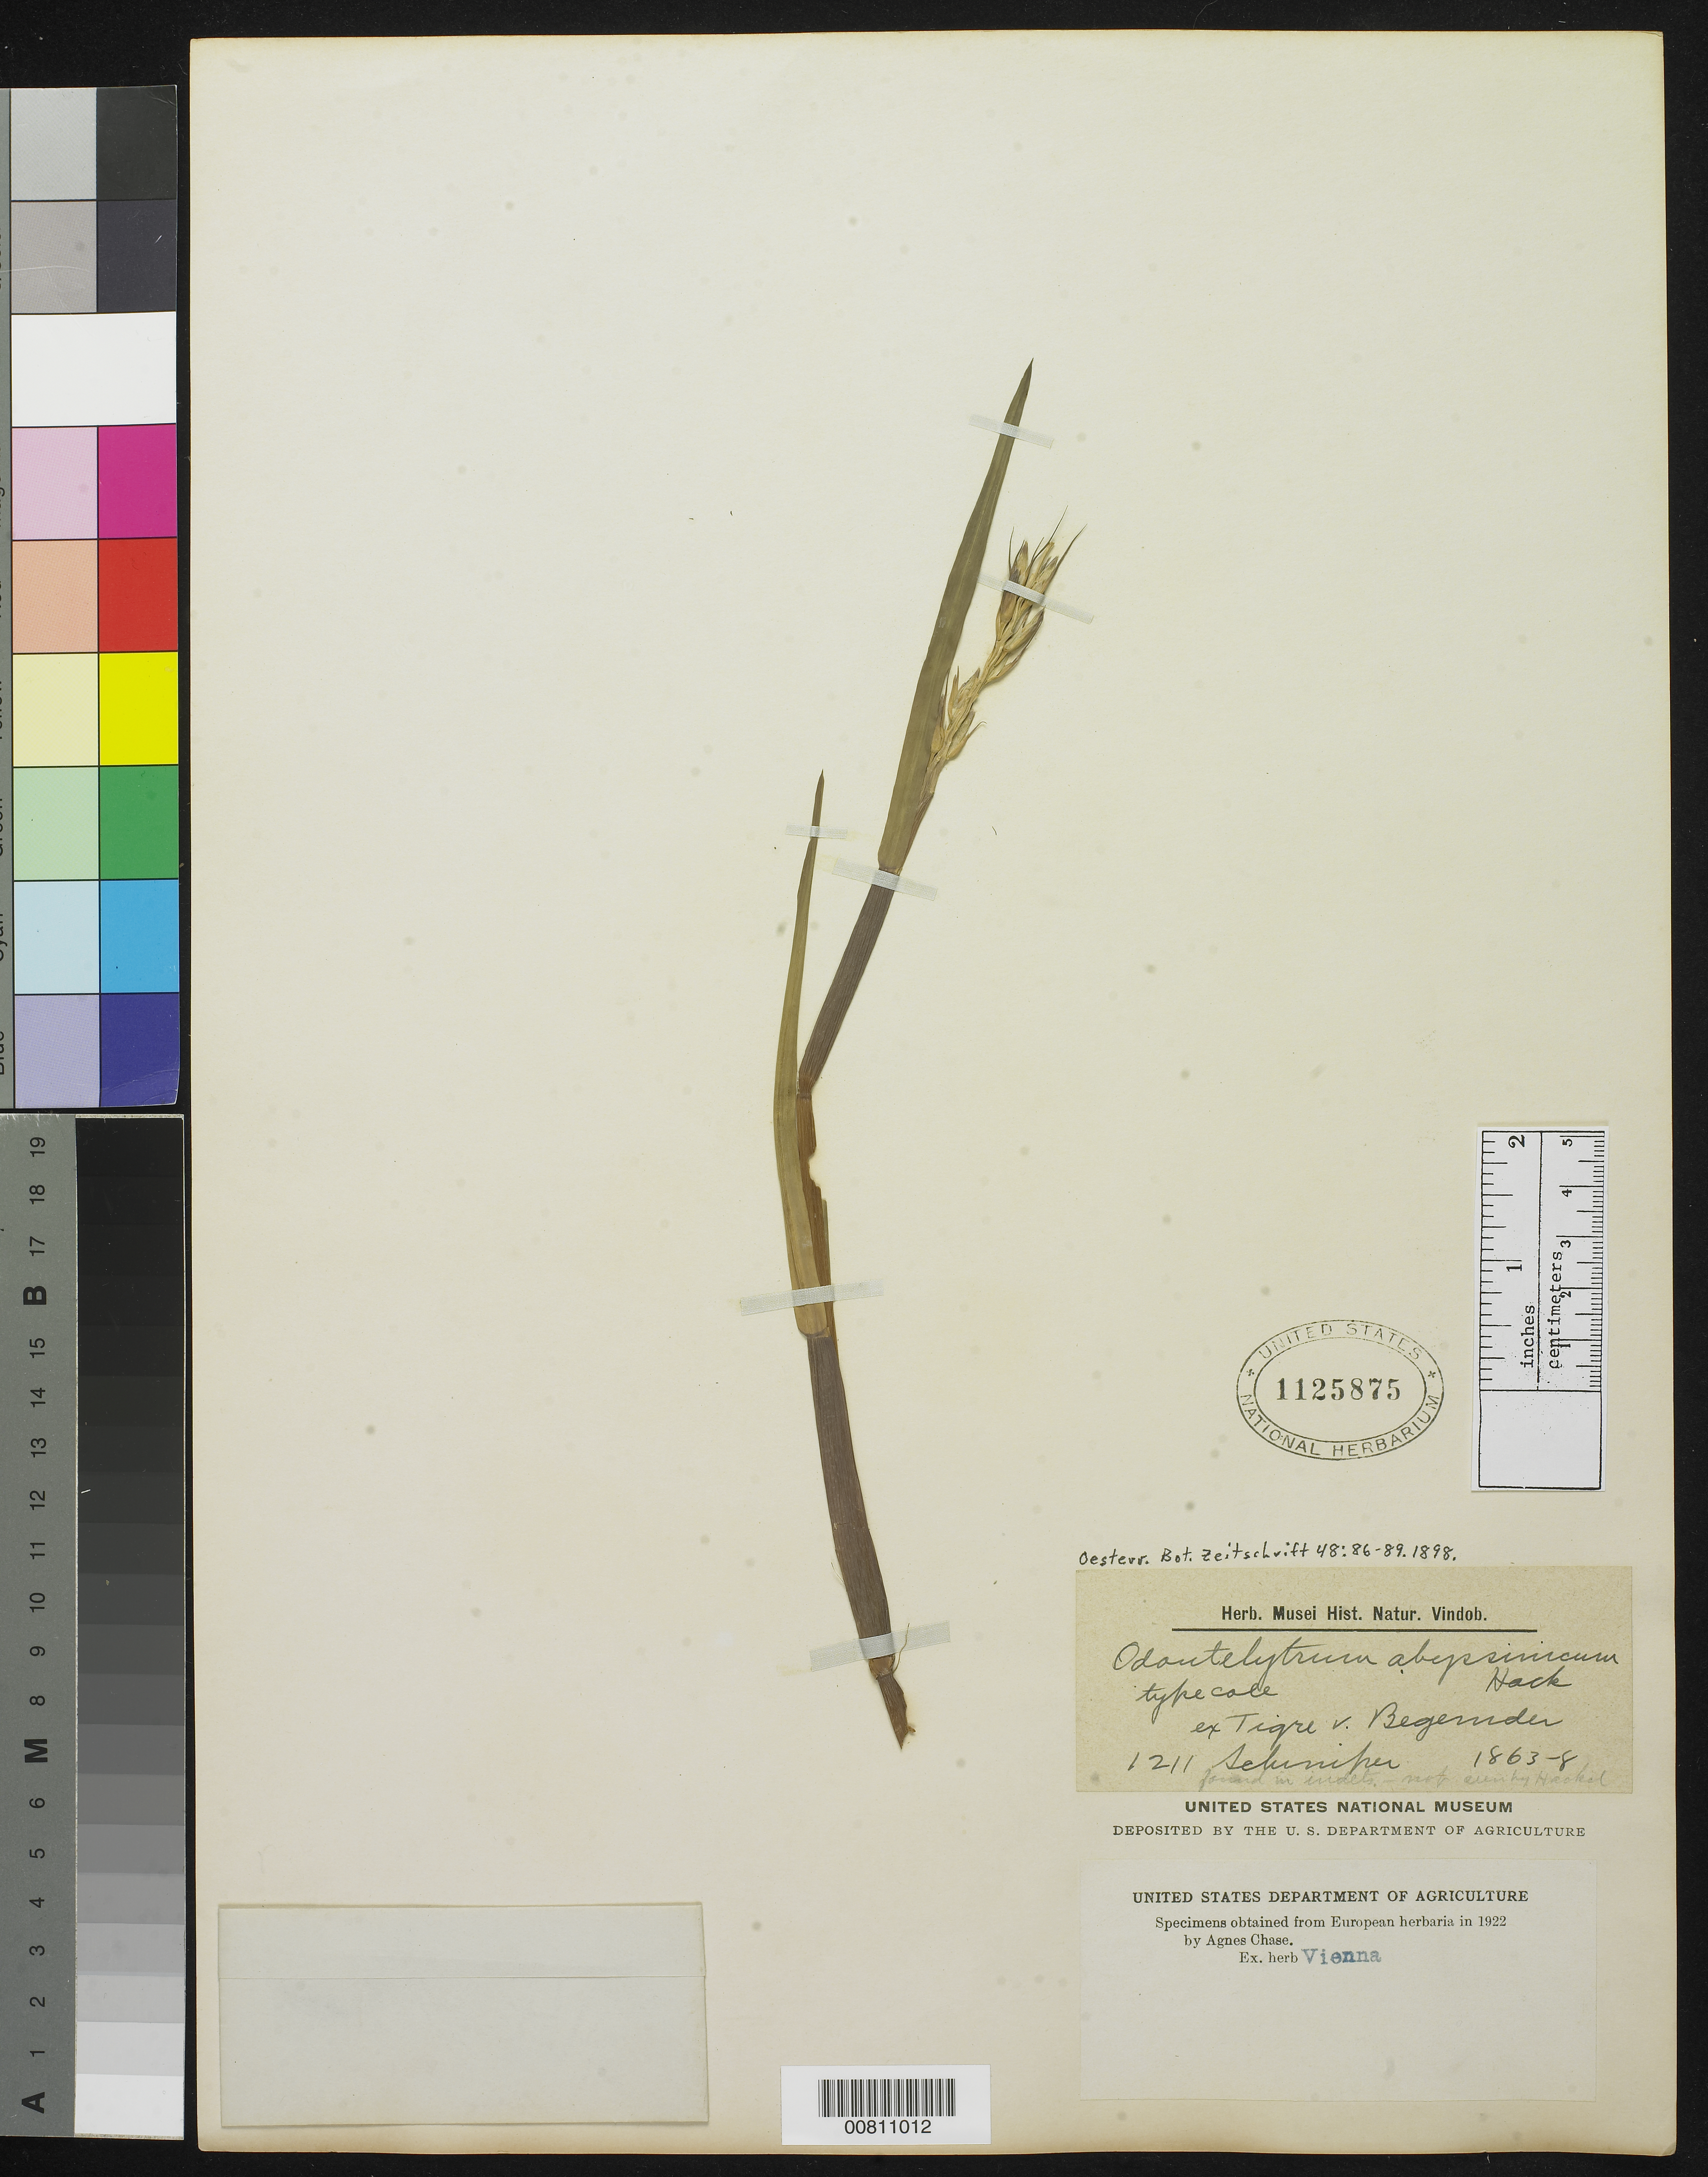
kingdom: Plantae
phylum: Tracheophyta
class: Liliopsida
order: Poales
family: Poaceae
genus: Odontelytrum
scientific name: Odontelytrum abyssinicum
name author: Hack.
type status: Possible Isotype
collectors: G. W. Schimper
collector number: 1211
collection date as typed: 1863 to 1868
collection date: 1863/1868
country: Ethiopia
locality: Ex Tigre v. Begernder.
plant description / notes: Fragment of type ex Herb. Vienna. Acc. to protologue, coll. 11 Oct. 1863 by Schimper, "in einer grossen Wasserpfütze auf dem Bergplateau Digai-Meda zwischen Gaffat und Dewra-Tabor, 8600'".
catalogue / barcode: US 1125875